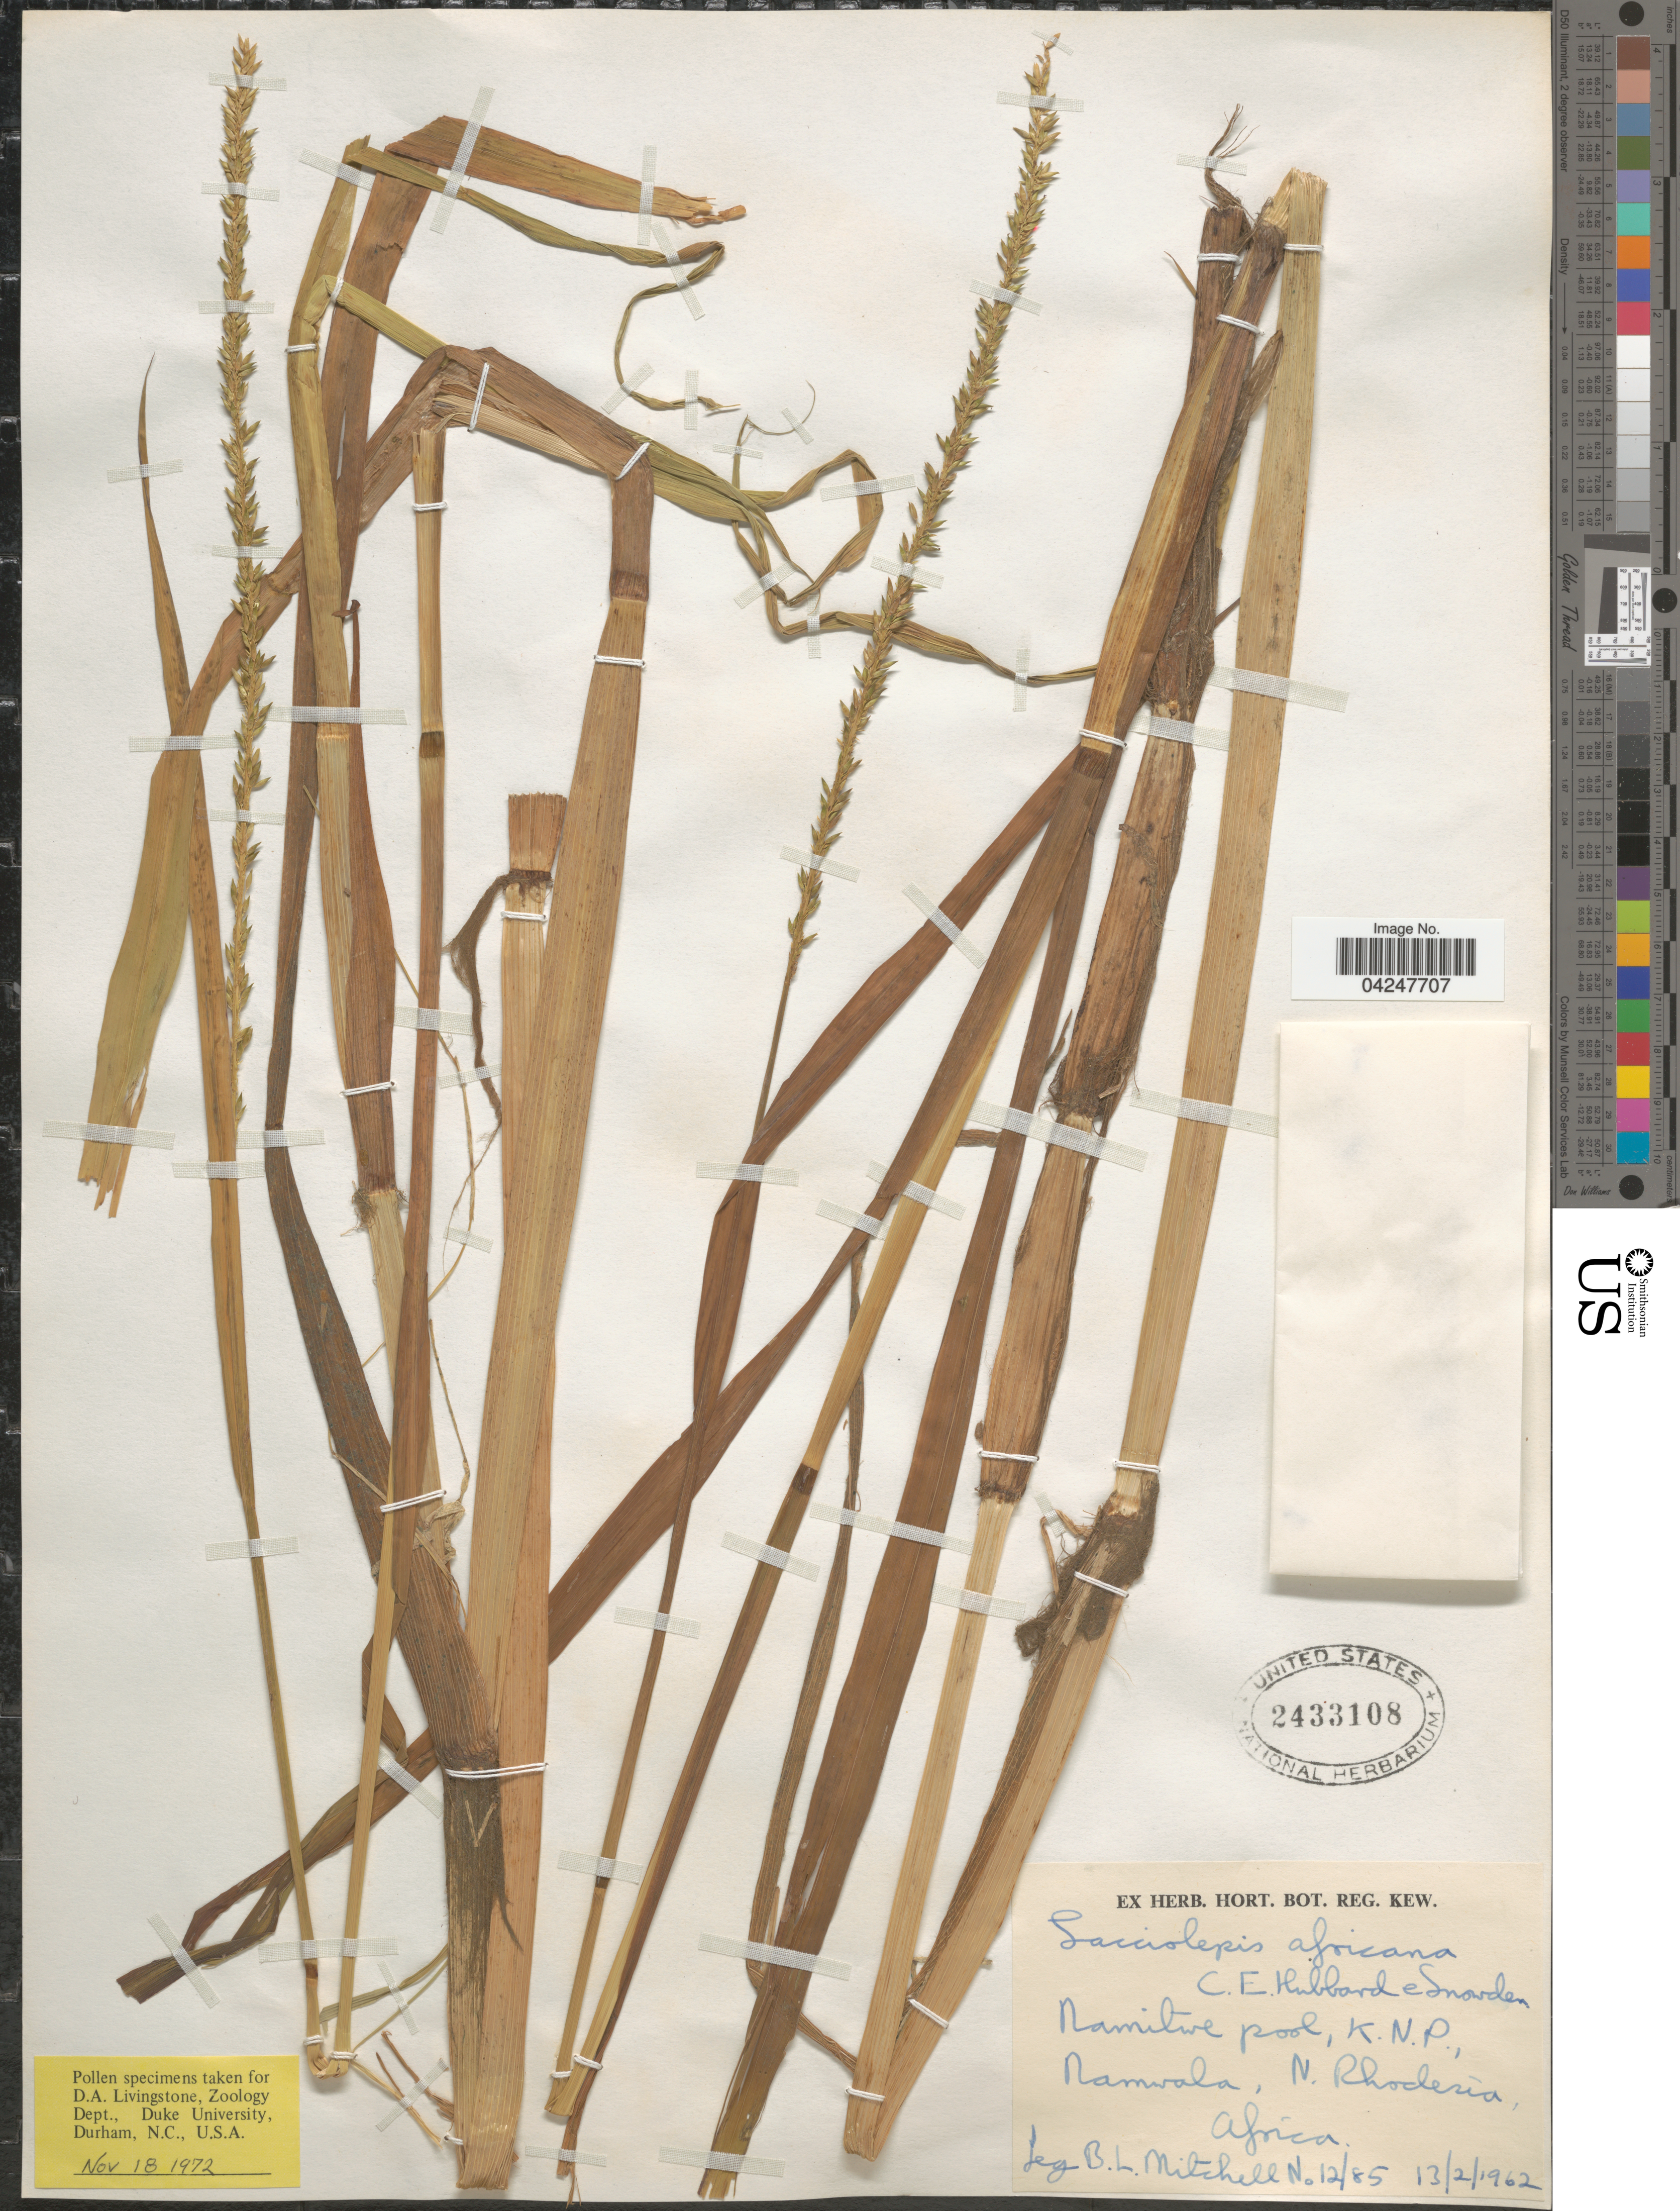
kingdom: Plantae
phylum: Tracheophyta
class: Liliopsida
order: Poales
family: Poaceae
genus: Sacciolepis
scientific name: Sacciolepis africana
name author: C. E. Hubb. & Snowden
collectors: B. Mitchell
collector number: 12/85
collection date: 1962-02-13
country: Zambia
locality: Namitwe pool, K.N.P. Namwala, N. Rhodesia.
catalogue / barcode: US 2433108